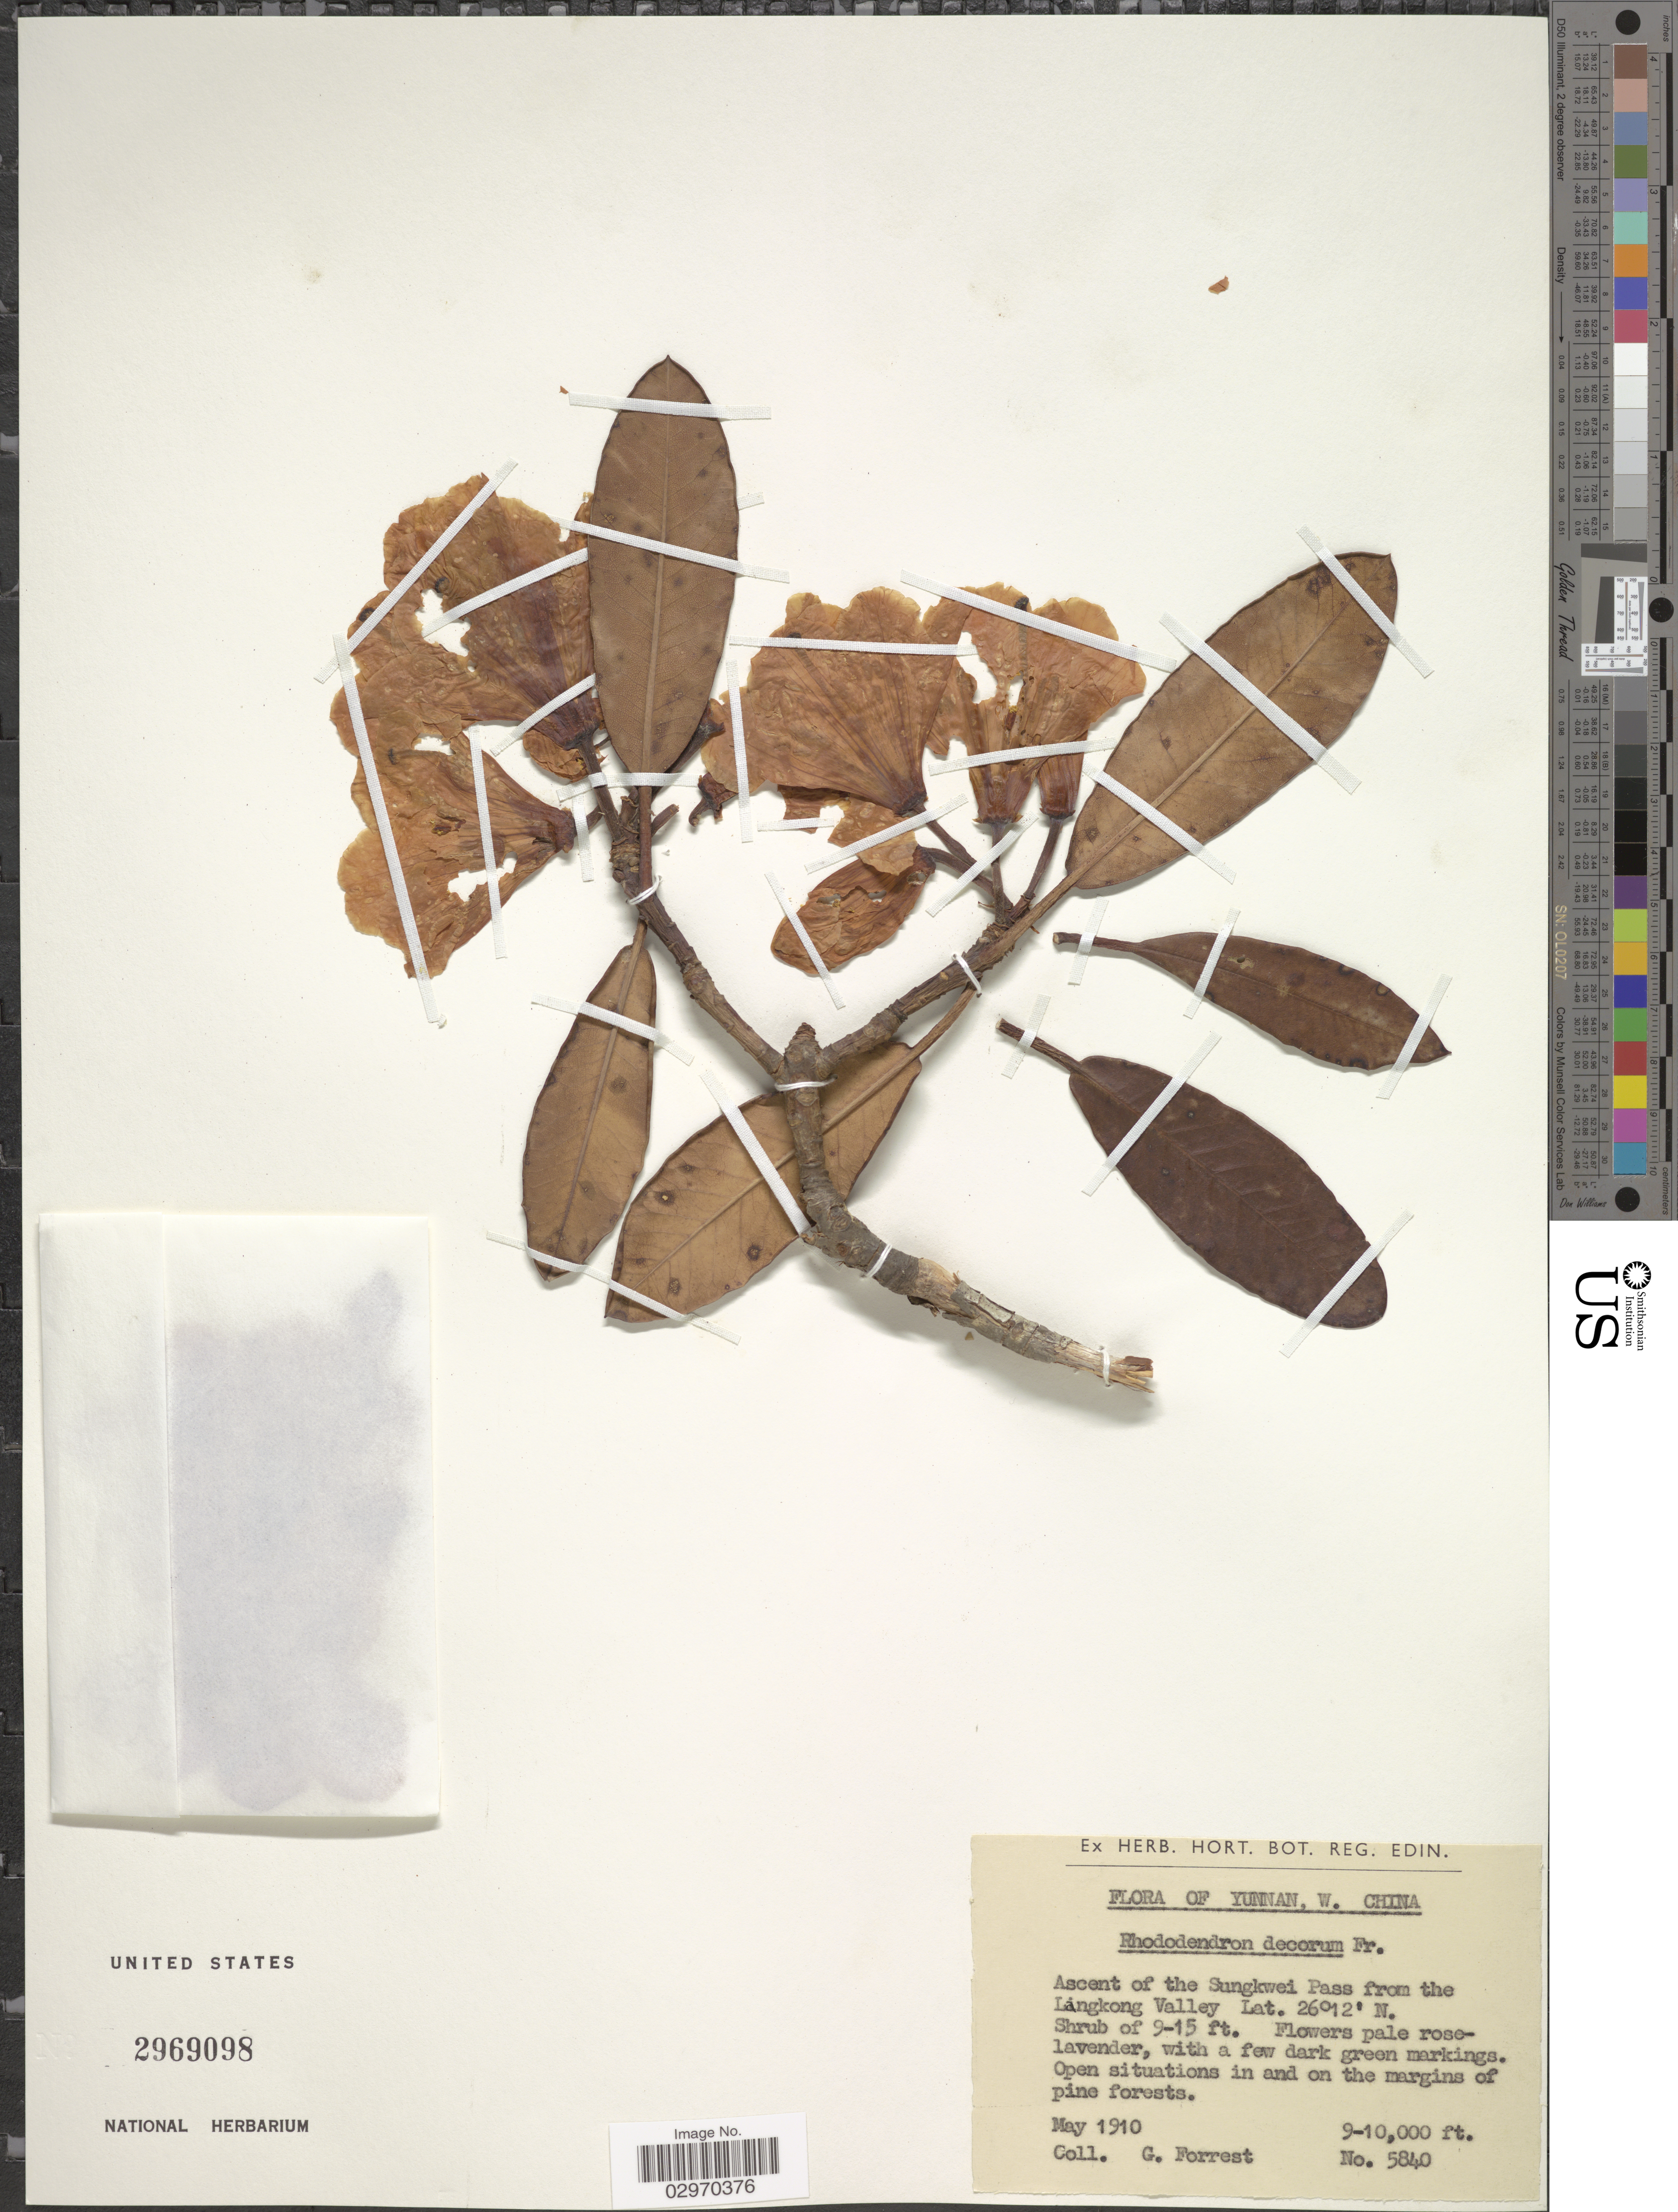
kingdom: Plantae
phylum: Tracheophyta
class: Magnoliopsida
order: Ericales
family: Ericaceae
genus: Rhododendron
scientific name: Rhododendron decorum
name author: Franch.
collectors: G. Forrest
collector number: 5840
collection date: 1910-05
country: China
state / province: Yunnan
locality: W. China. Ascent of the Sungkwei Pass from the Langkong Valley.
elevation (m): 2743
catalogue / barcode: US 2969098